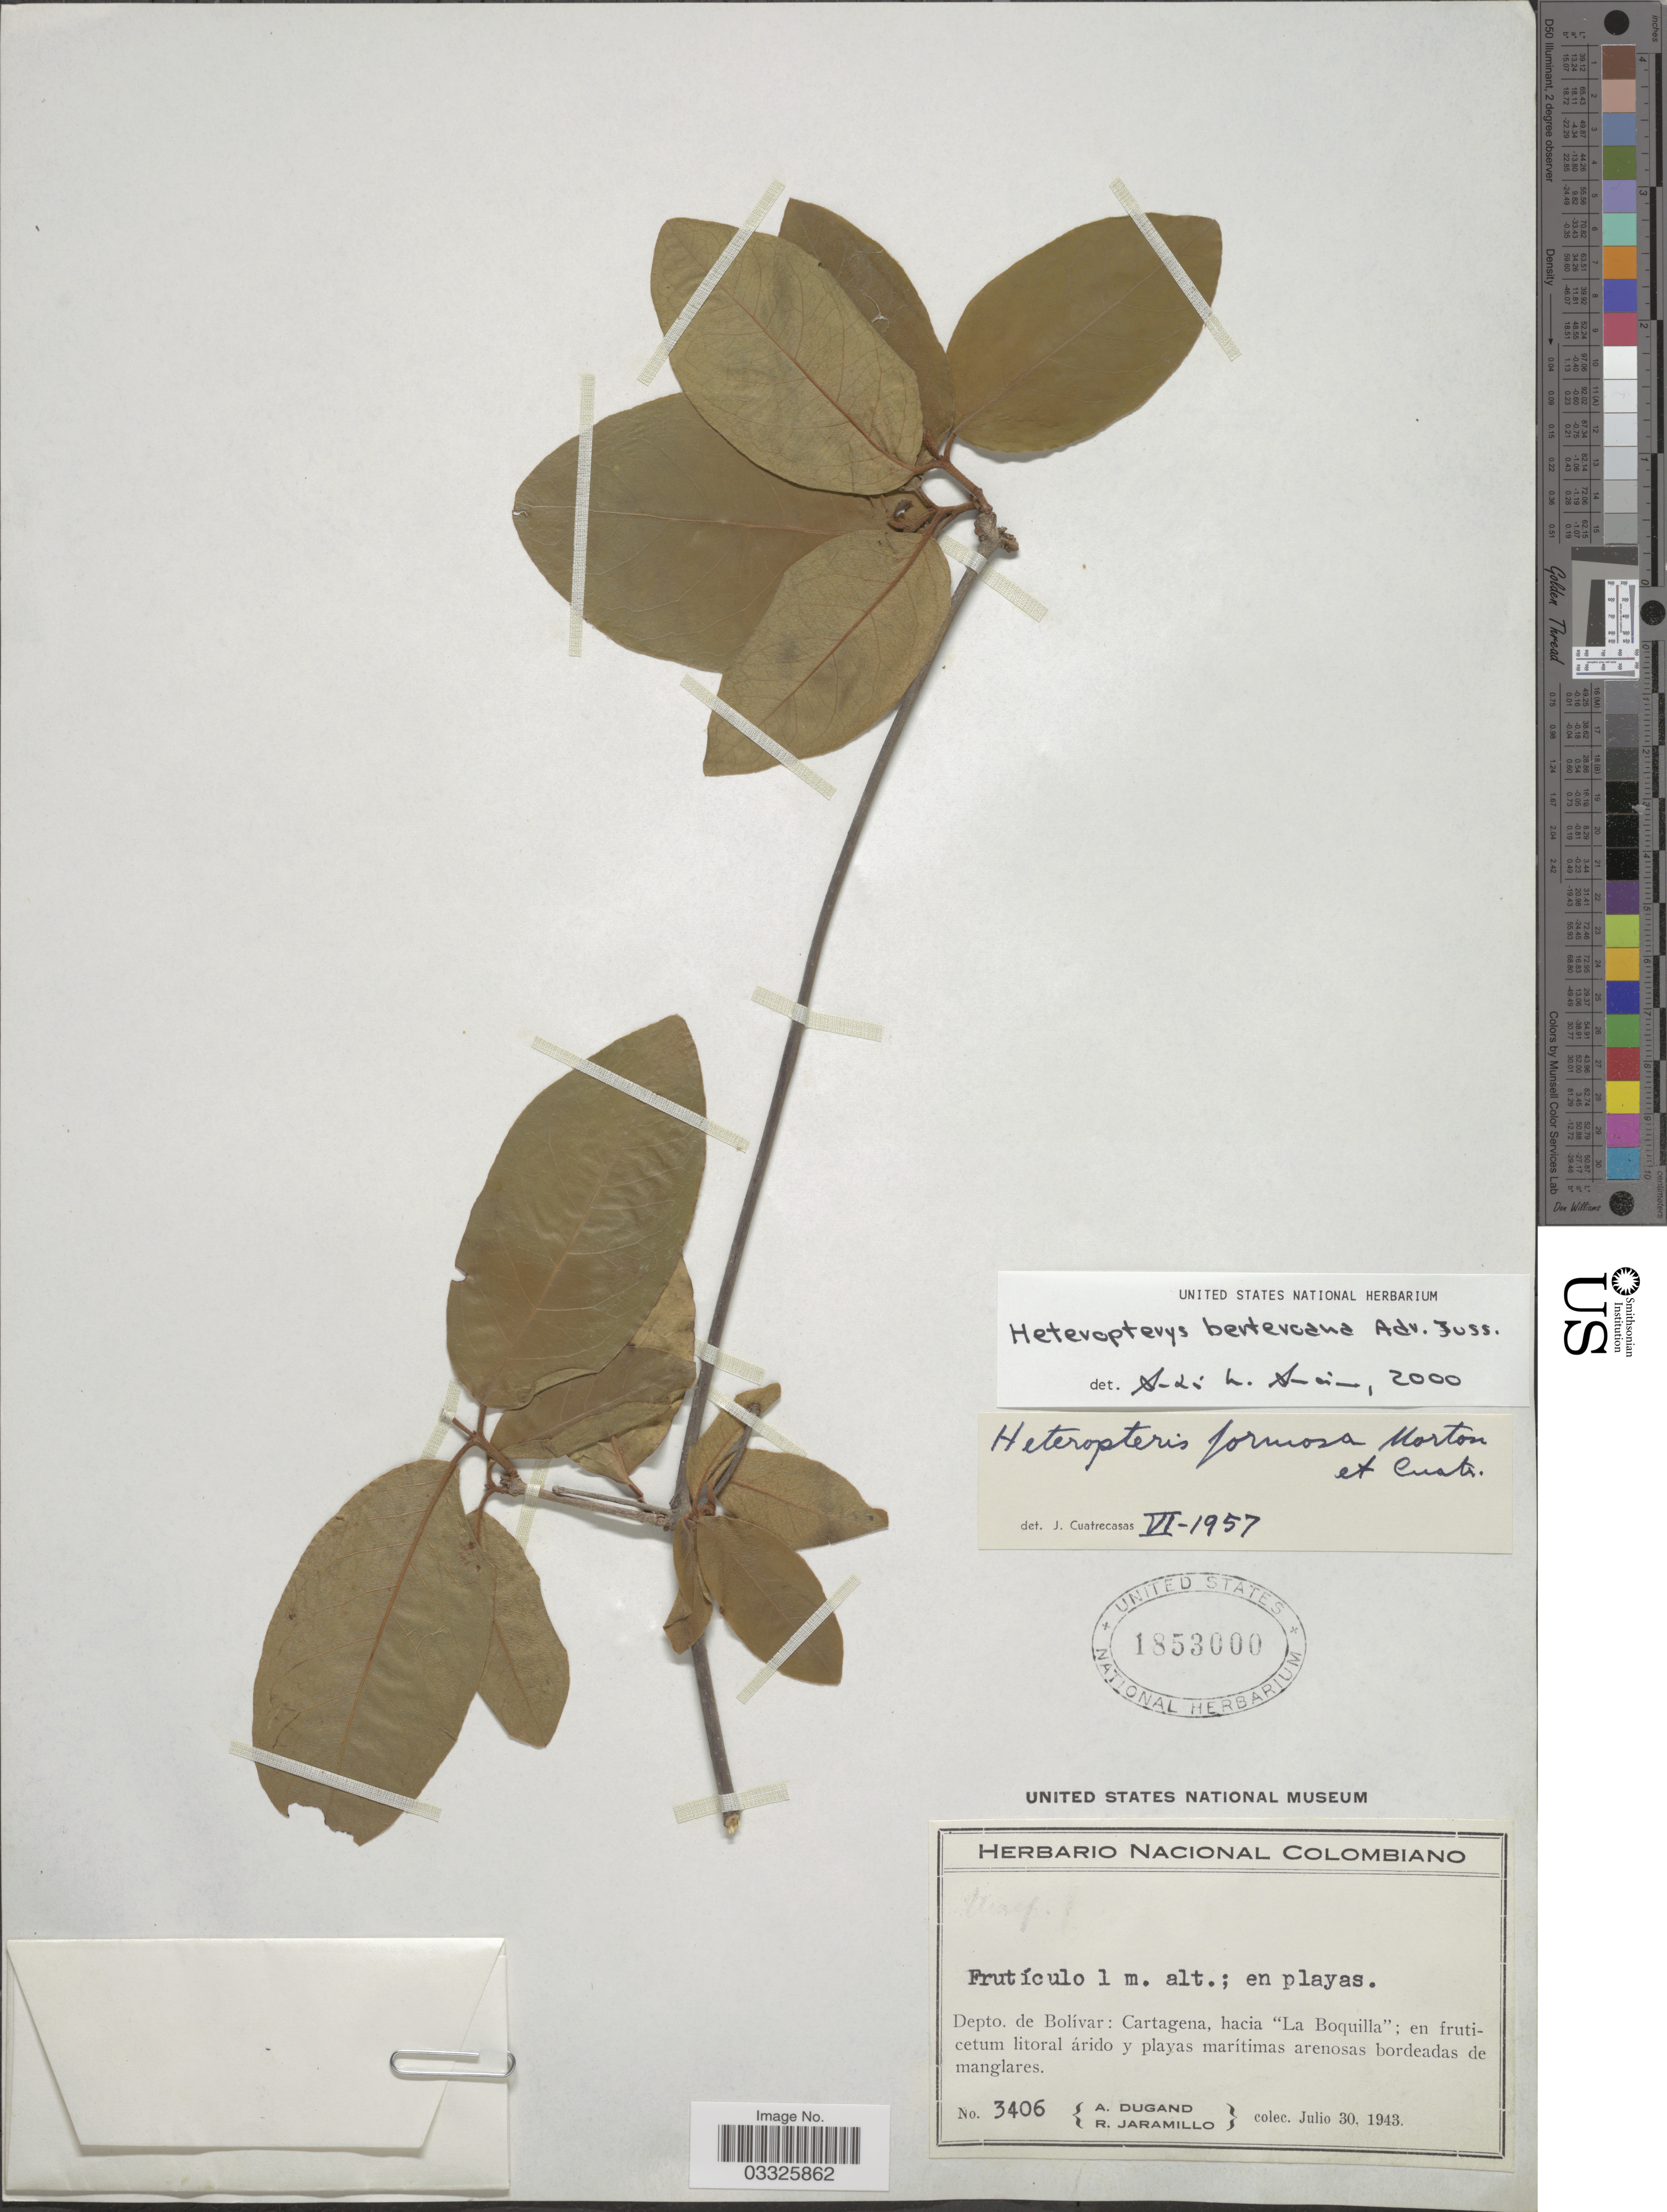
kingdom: Plantae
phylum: Tracheophyta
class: Magnoliopsida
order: Malpighiales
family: Malpighiaceae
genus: Heteropterys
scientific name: Heteropterys berteroana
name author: A. Juss.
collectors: A. Dugand & R. Jaramillo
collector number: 3406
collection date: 1943-07-30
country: Colombia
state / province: Bolívar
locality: Depto. de Bolívar: Cartagena, hacia "La Boquilla".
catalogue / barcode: US 1853000